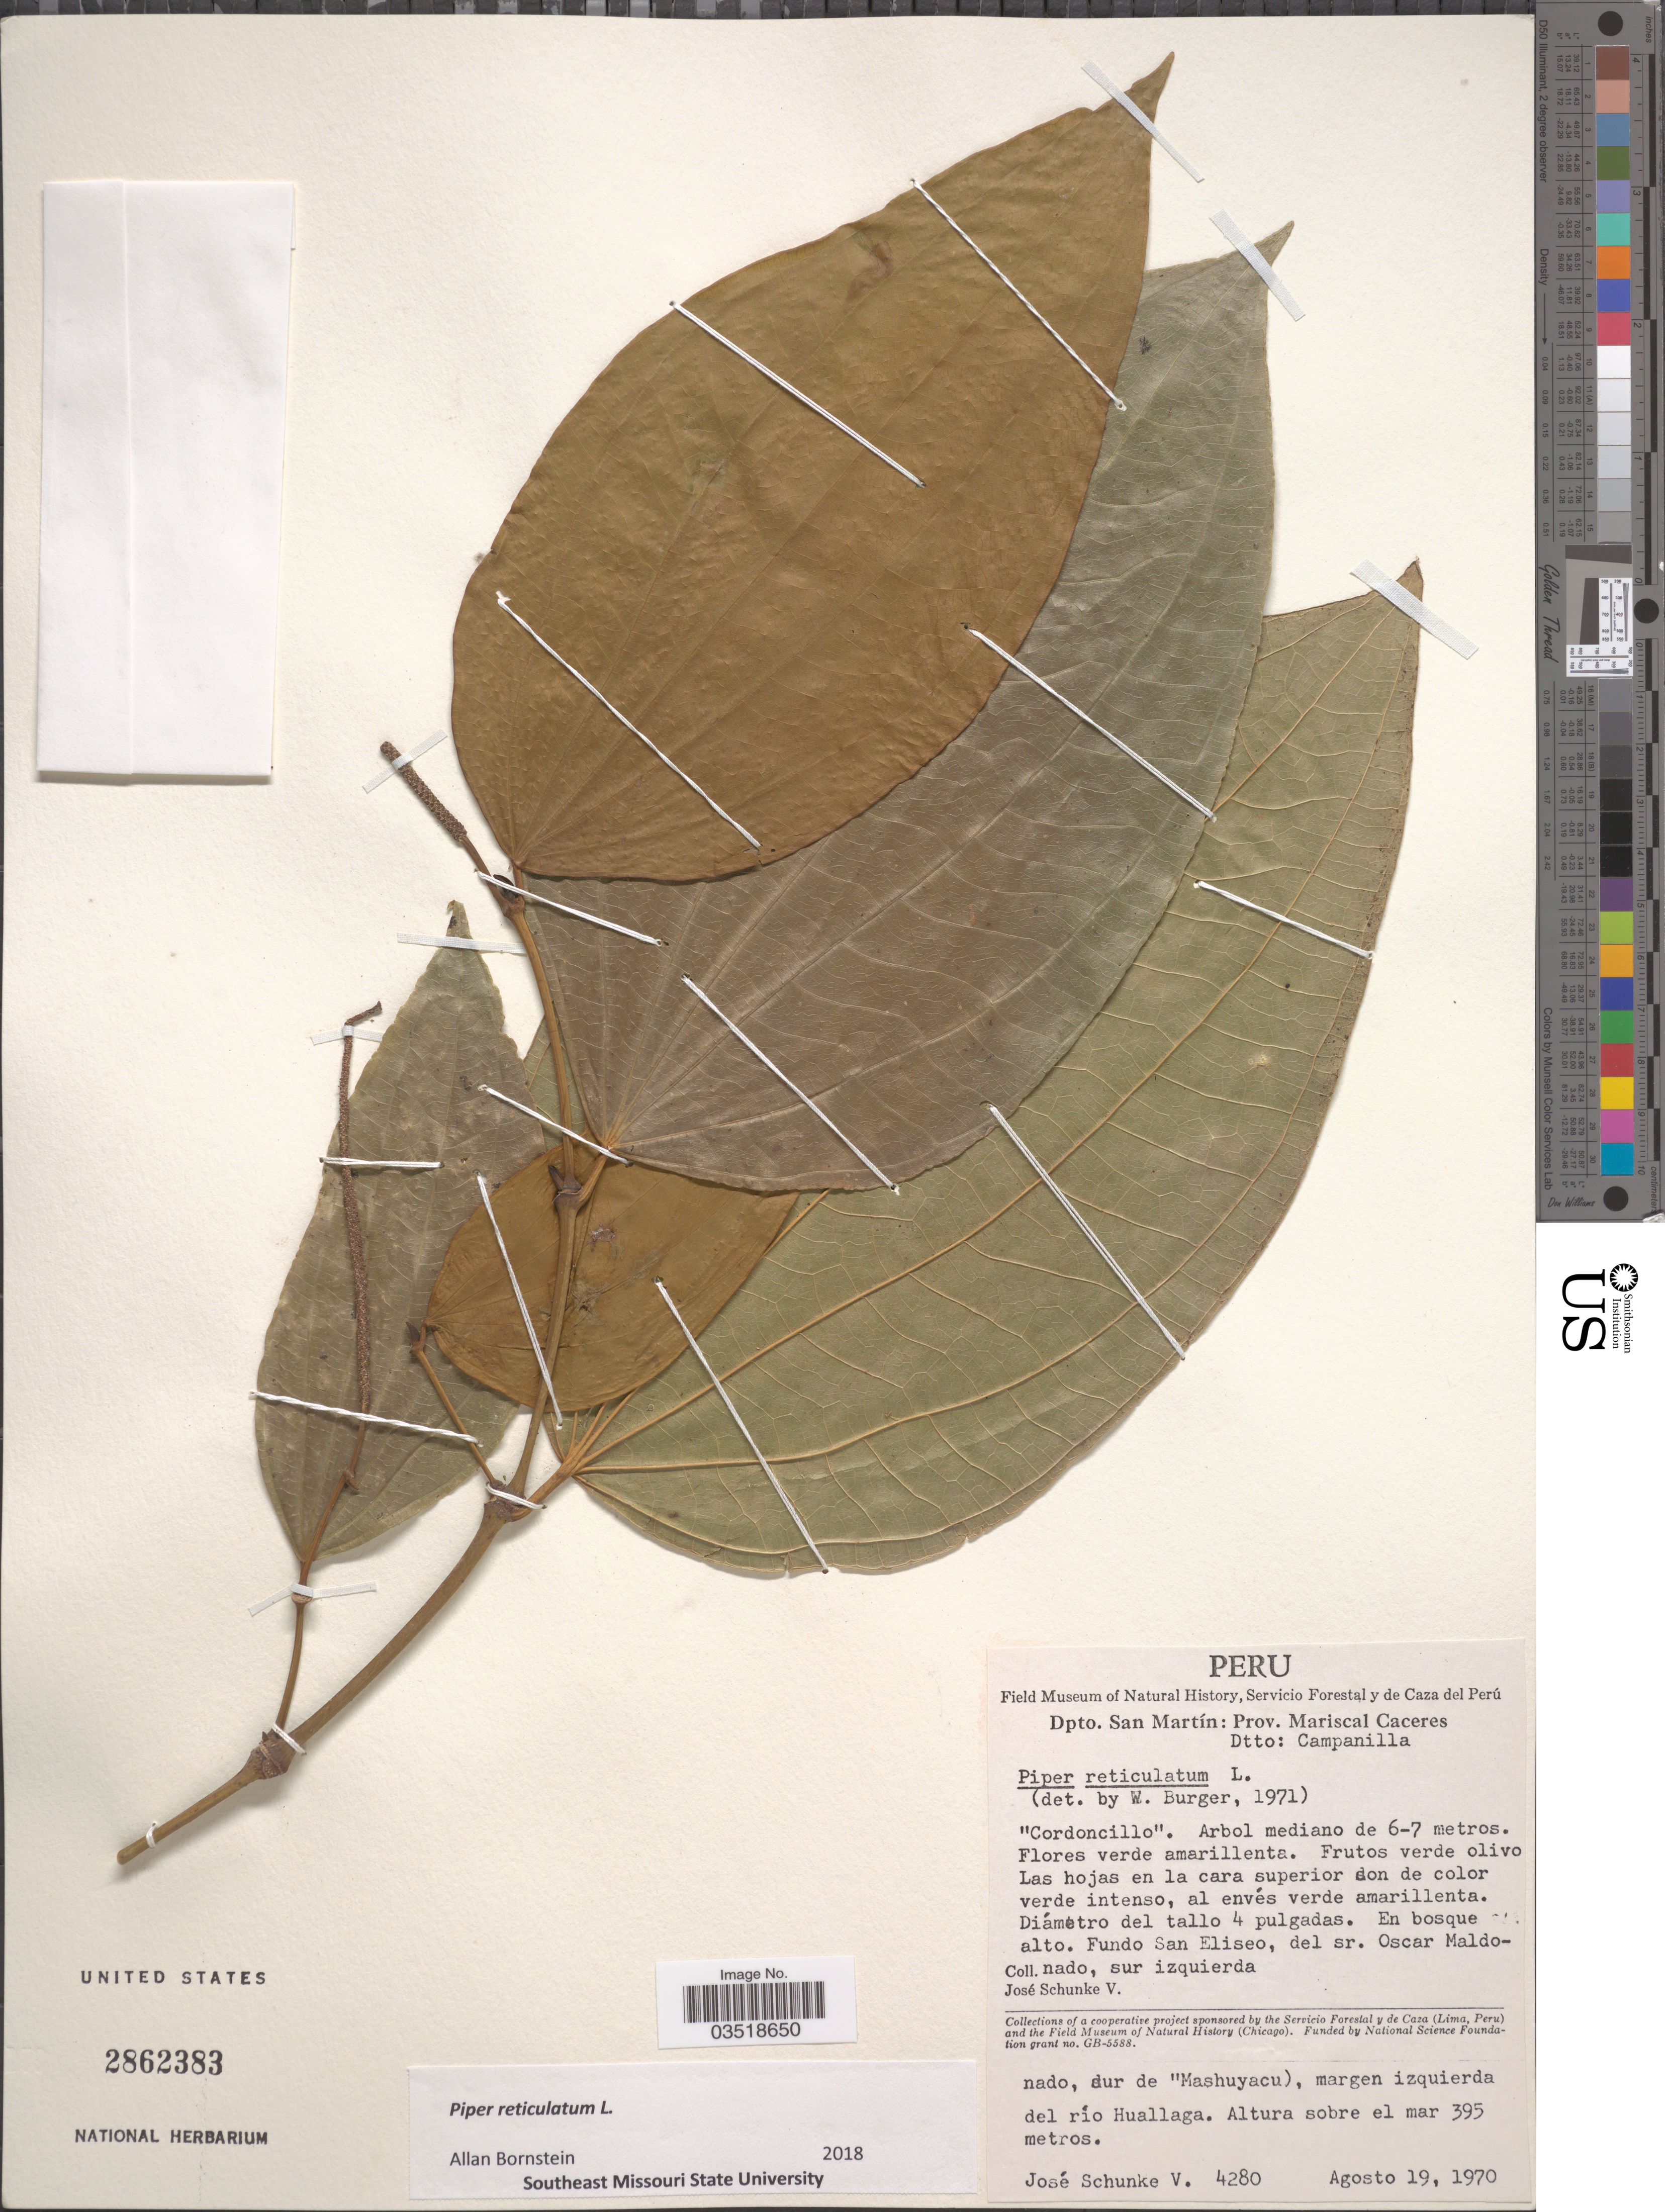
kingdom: Plantae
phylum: Tracheophyta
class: Magnoliopsida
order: Piperales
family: Piperaceae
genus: Piper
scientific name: Piper reticulatum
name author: L.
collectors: J. Schunke Vigo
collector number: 4280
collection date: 1970-08-19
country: Peru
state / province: San Martín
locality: Dpto. San Martín: Prov. Mariscal Caceres. Dtto: Campanilla. Fundo San Eliseo, del sr. Oscar Maldonado, sur izquierda. Sur de Mashuyacu), margen izquierda del río Huallaga.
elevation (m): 395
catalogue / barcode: US 2862383